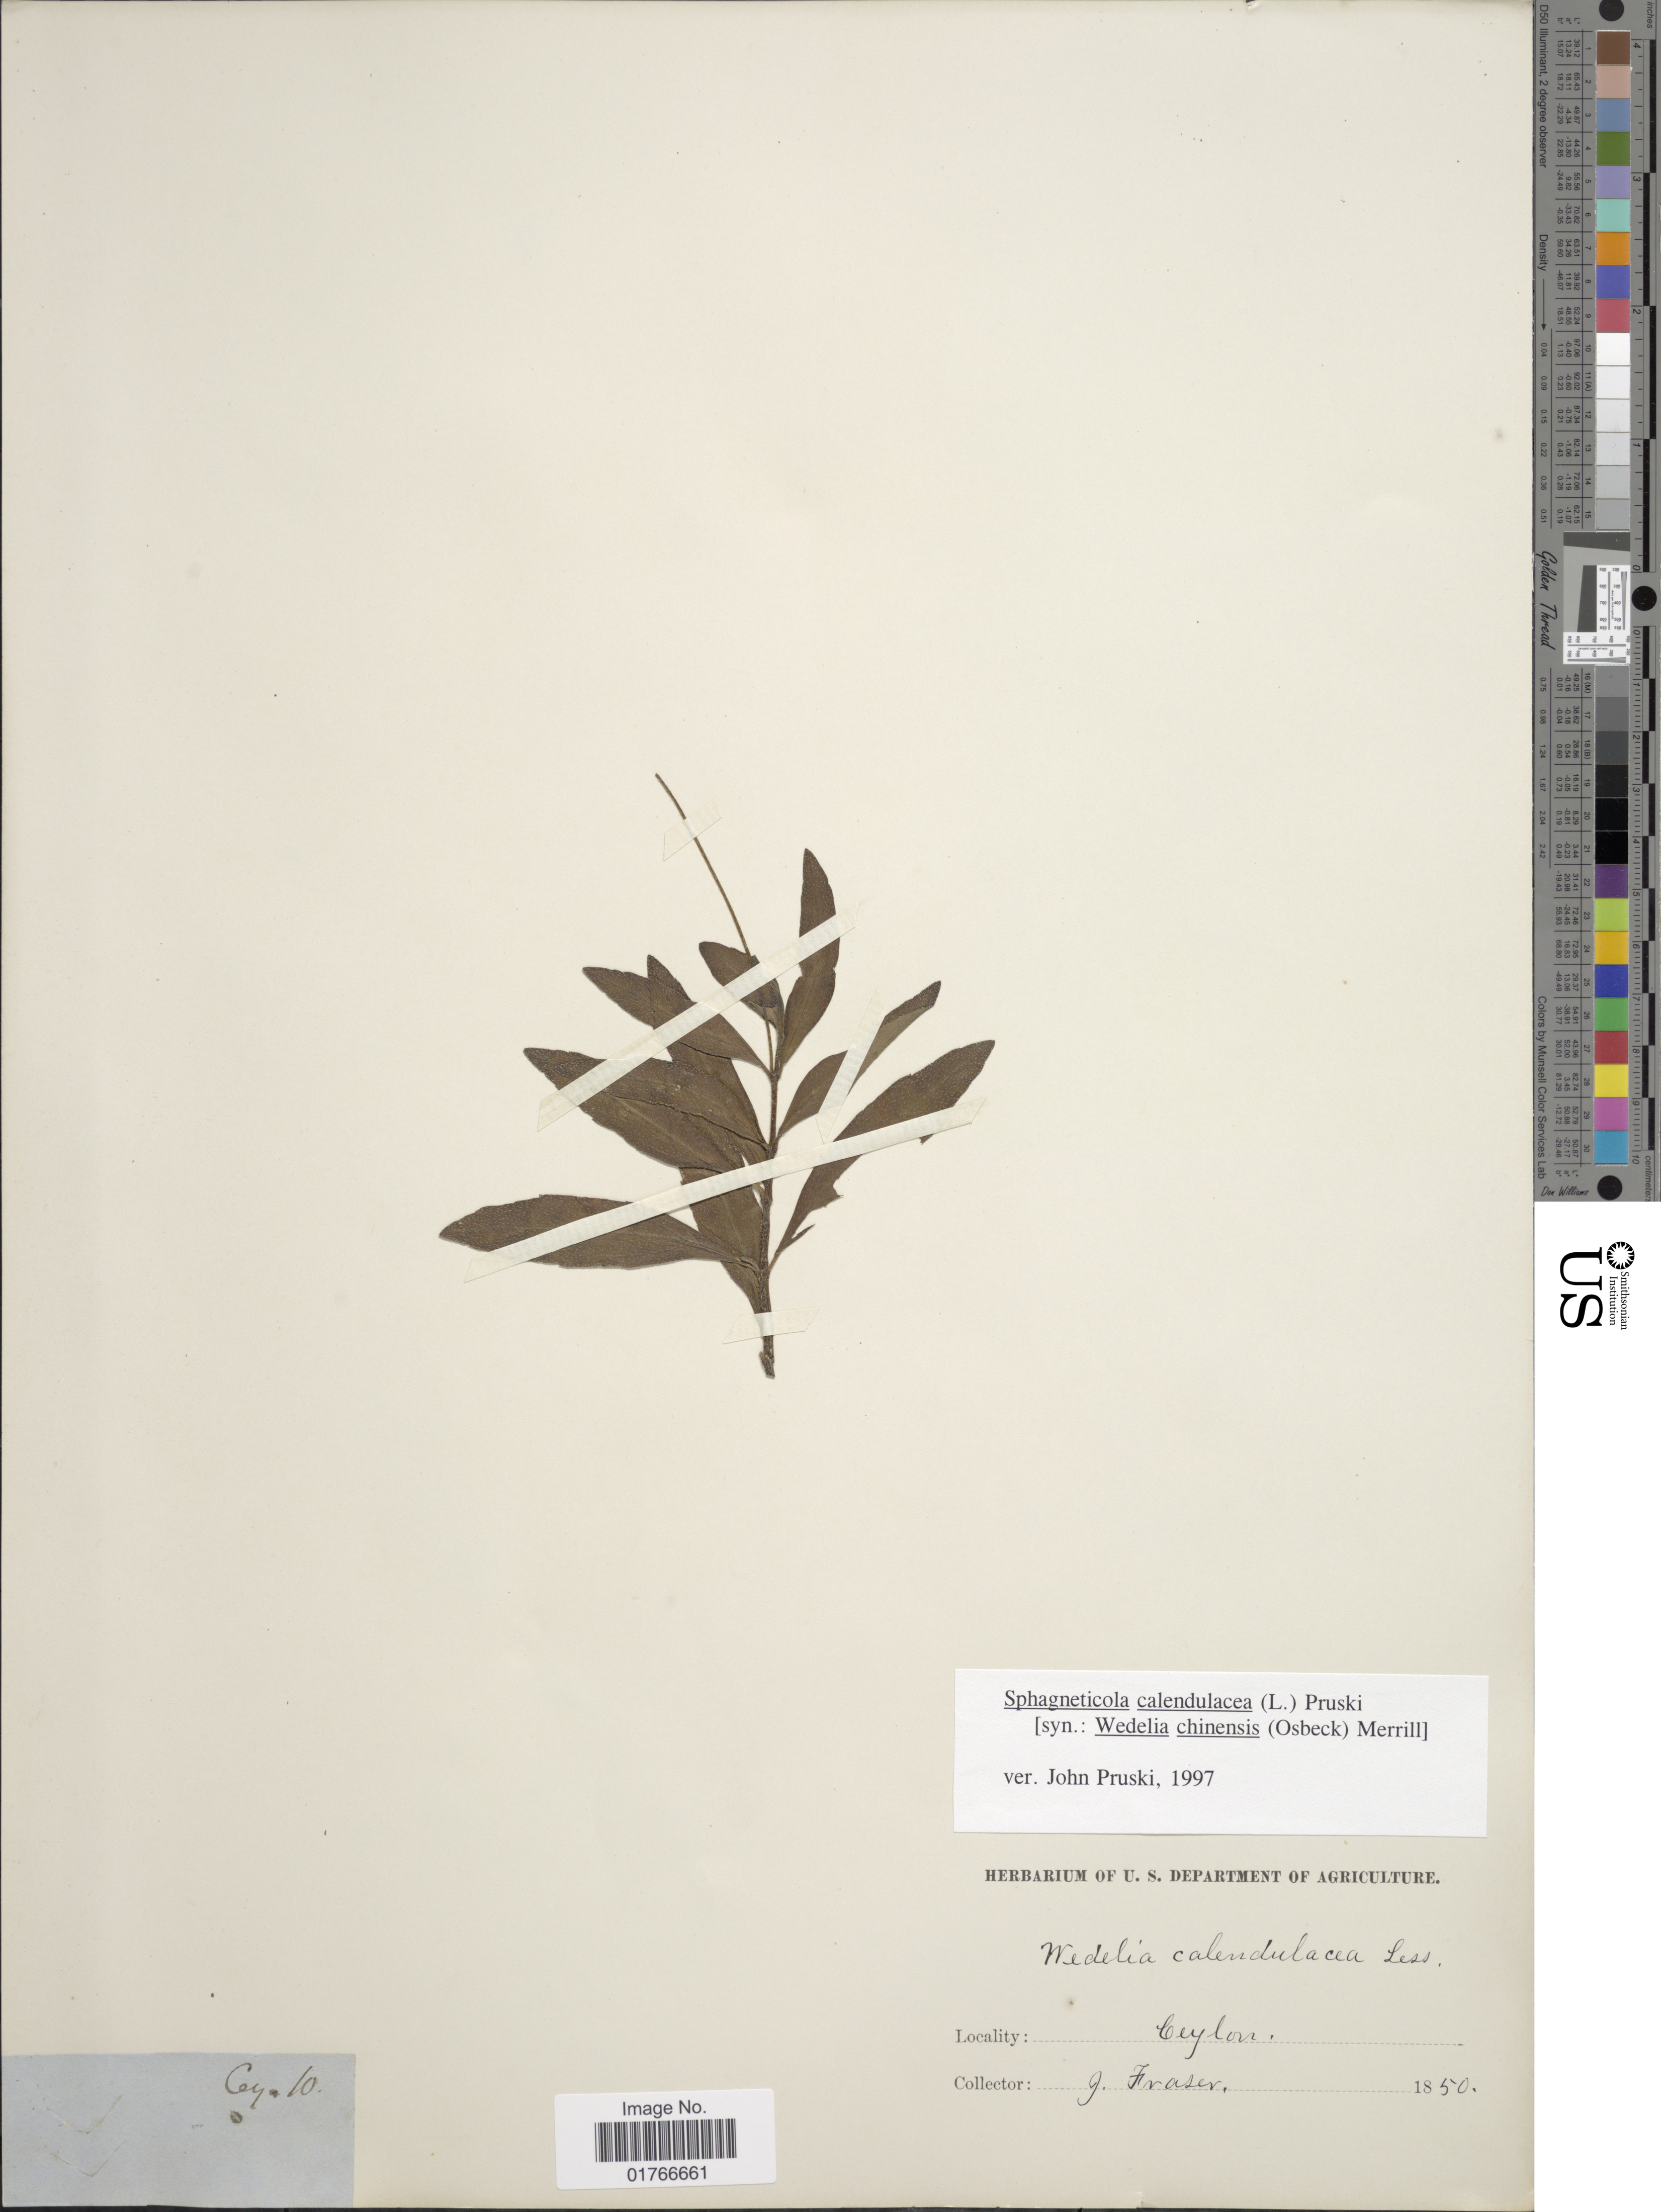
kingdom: Plantae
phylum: Tracheophyta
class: Magnoliopsida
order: Asterales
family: Asteraceae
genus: Sphagneticola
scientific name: Sphagneticola calendulacea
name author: (L.) Pruski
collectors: J. Fraser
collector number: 10?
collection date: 1850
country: Sri Lanka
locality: Ceylon